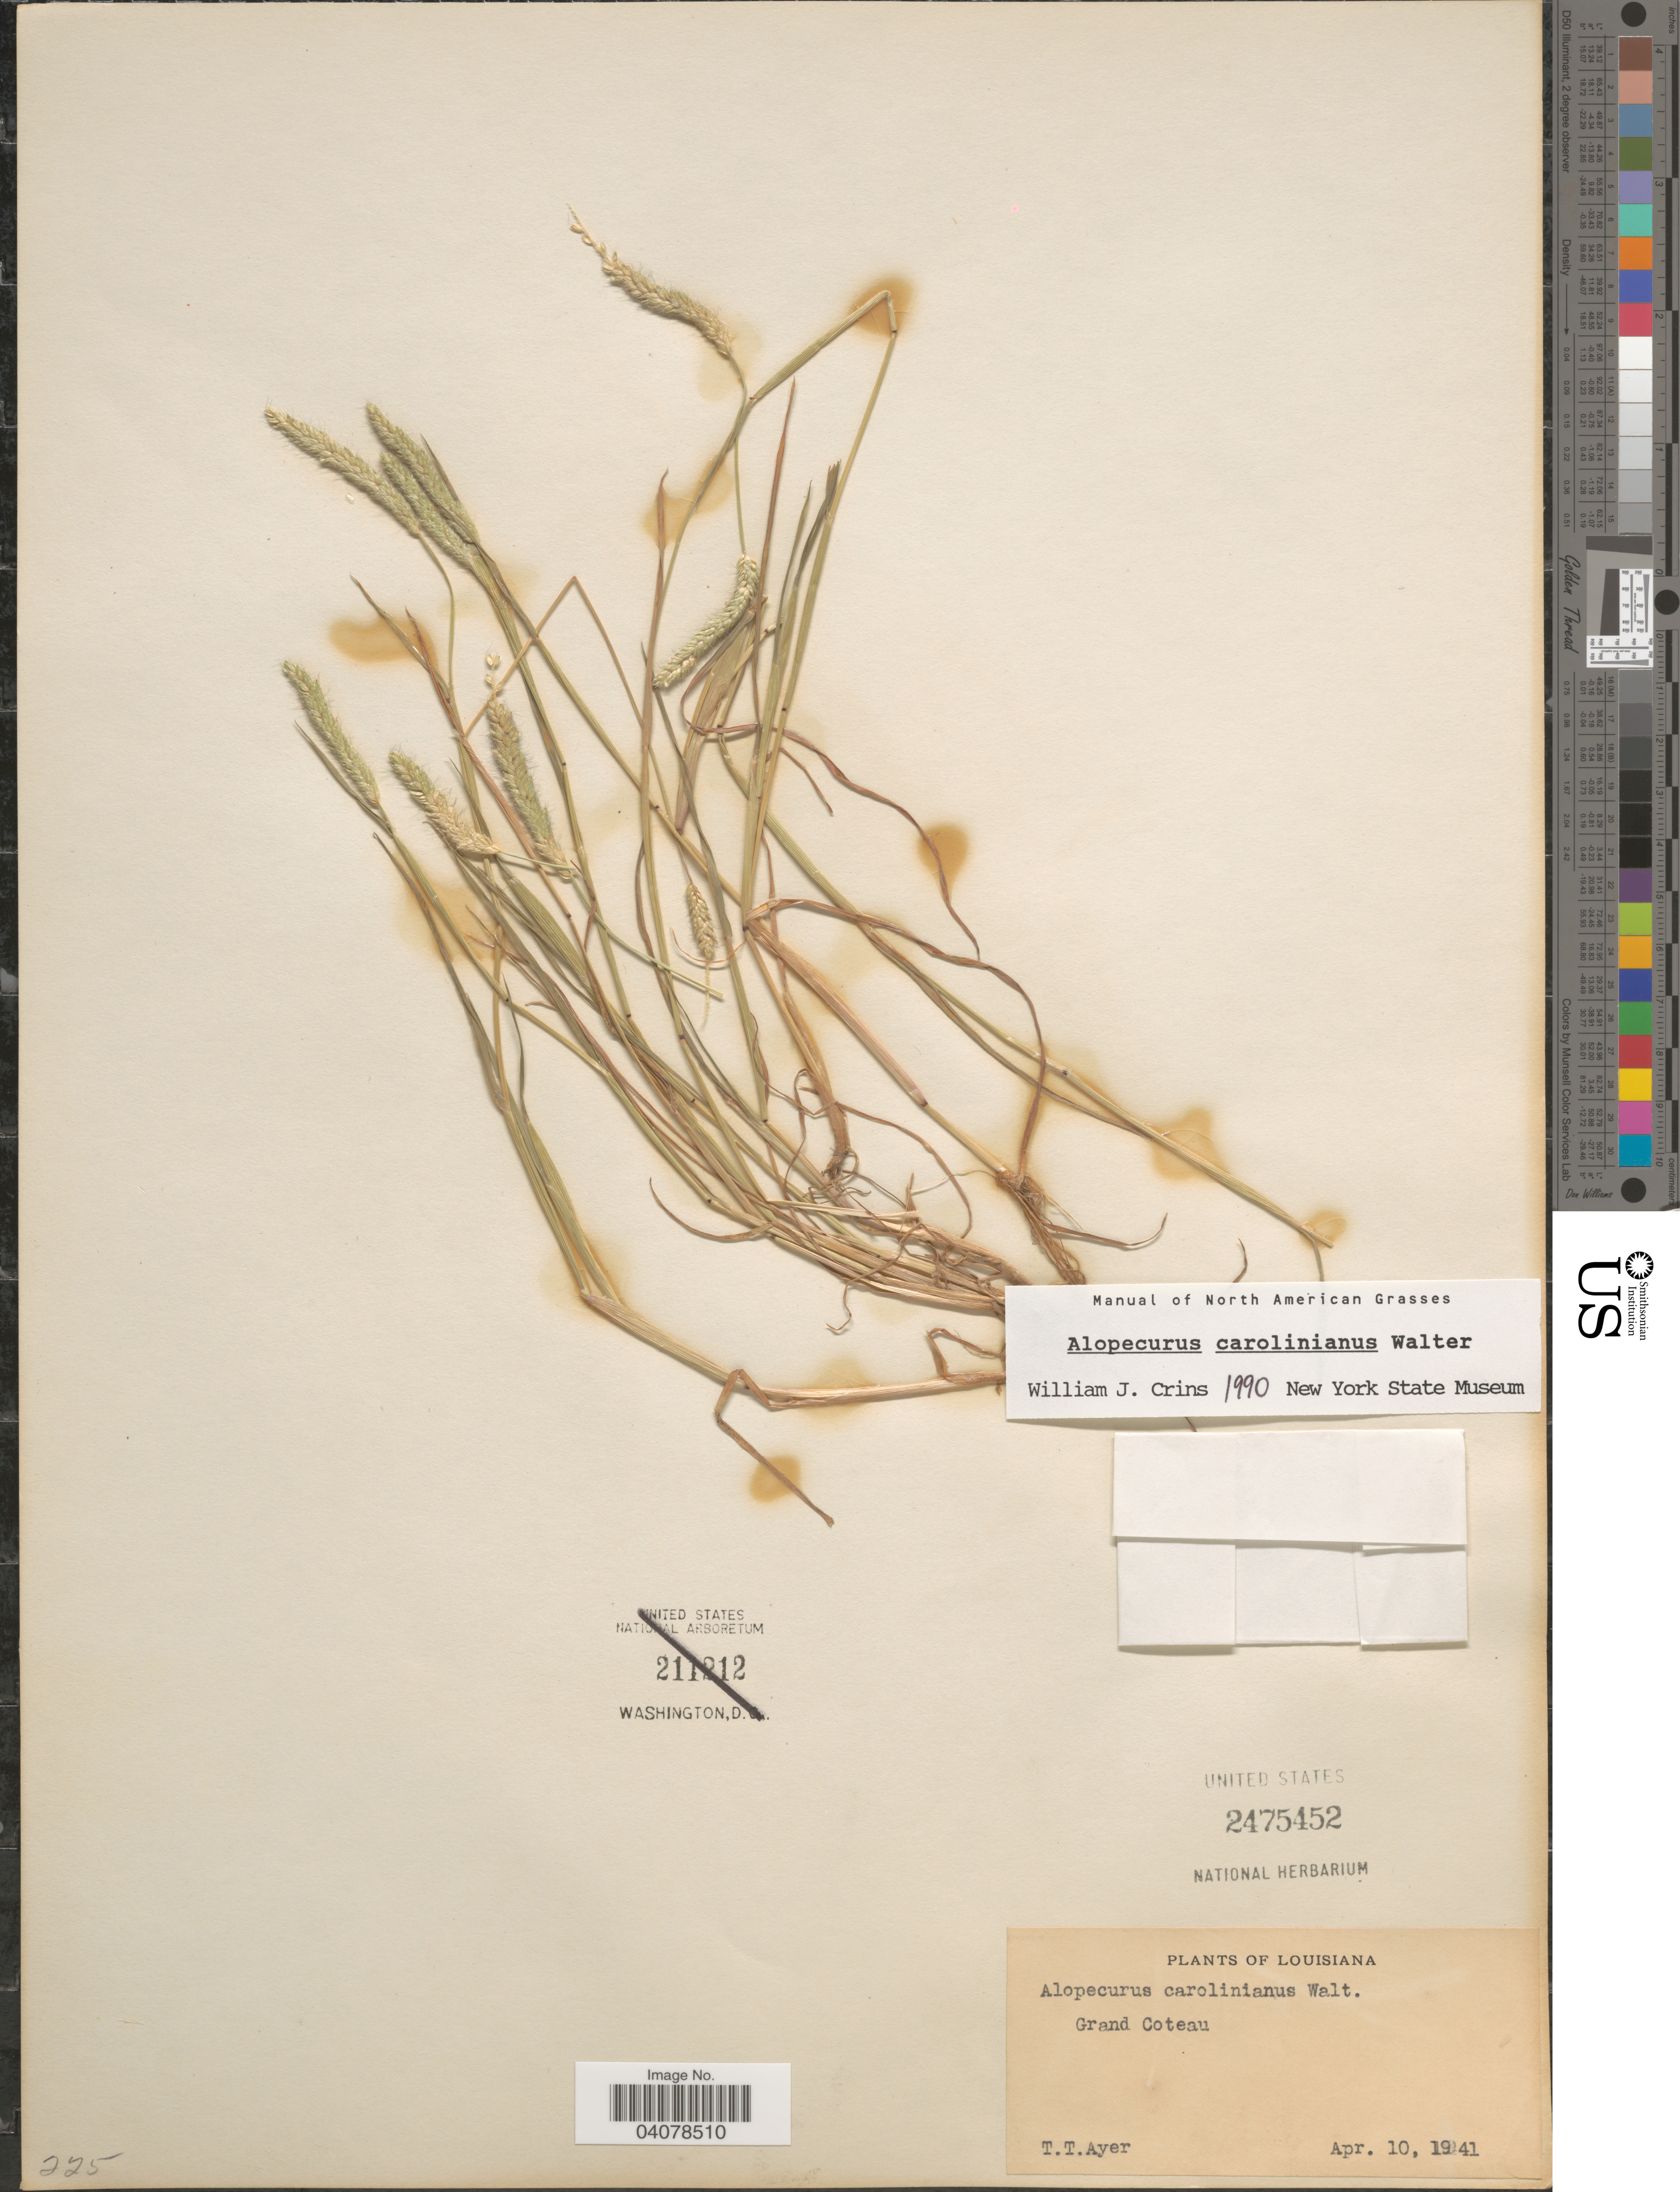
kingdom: Plantae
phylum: Tracheophyta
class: Liliopsida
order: Poales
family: Poaceae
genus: Alopecurus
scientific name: Alopecurus aequalis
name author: Sobol.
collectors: T. Ayer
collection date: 1941-04-10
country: United States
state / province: Louisiana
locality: Grand Coteau.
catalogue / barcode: US 2475452